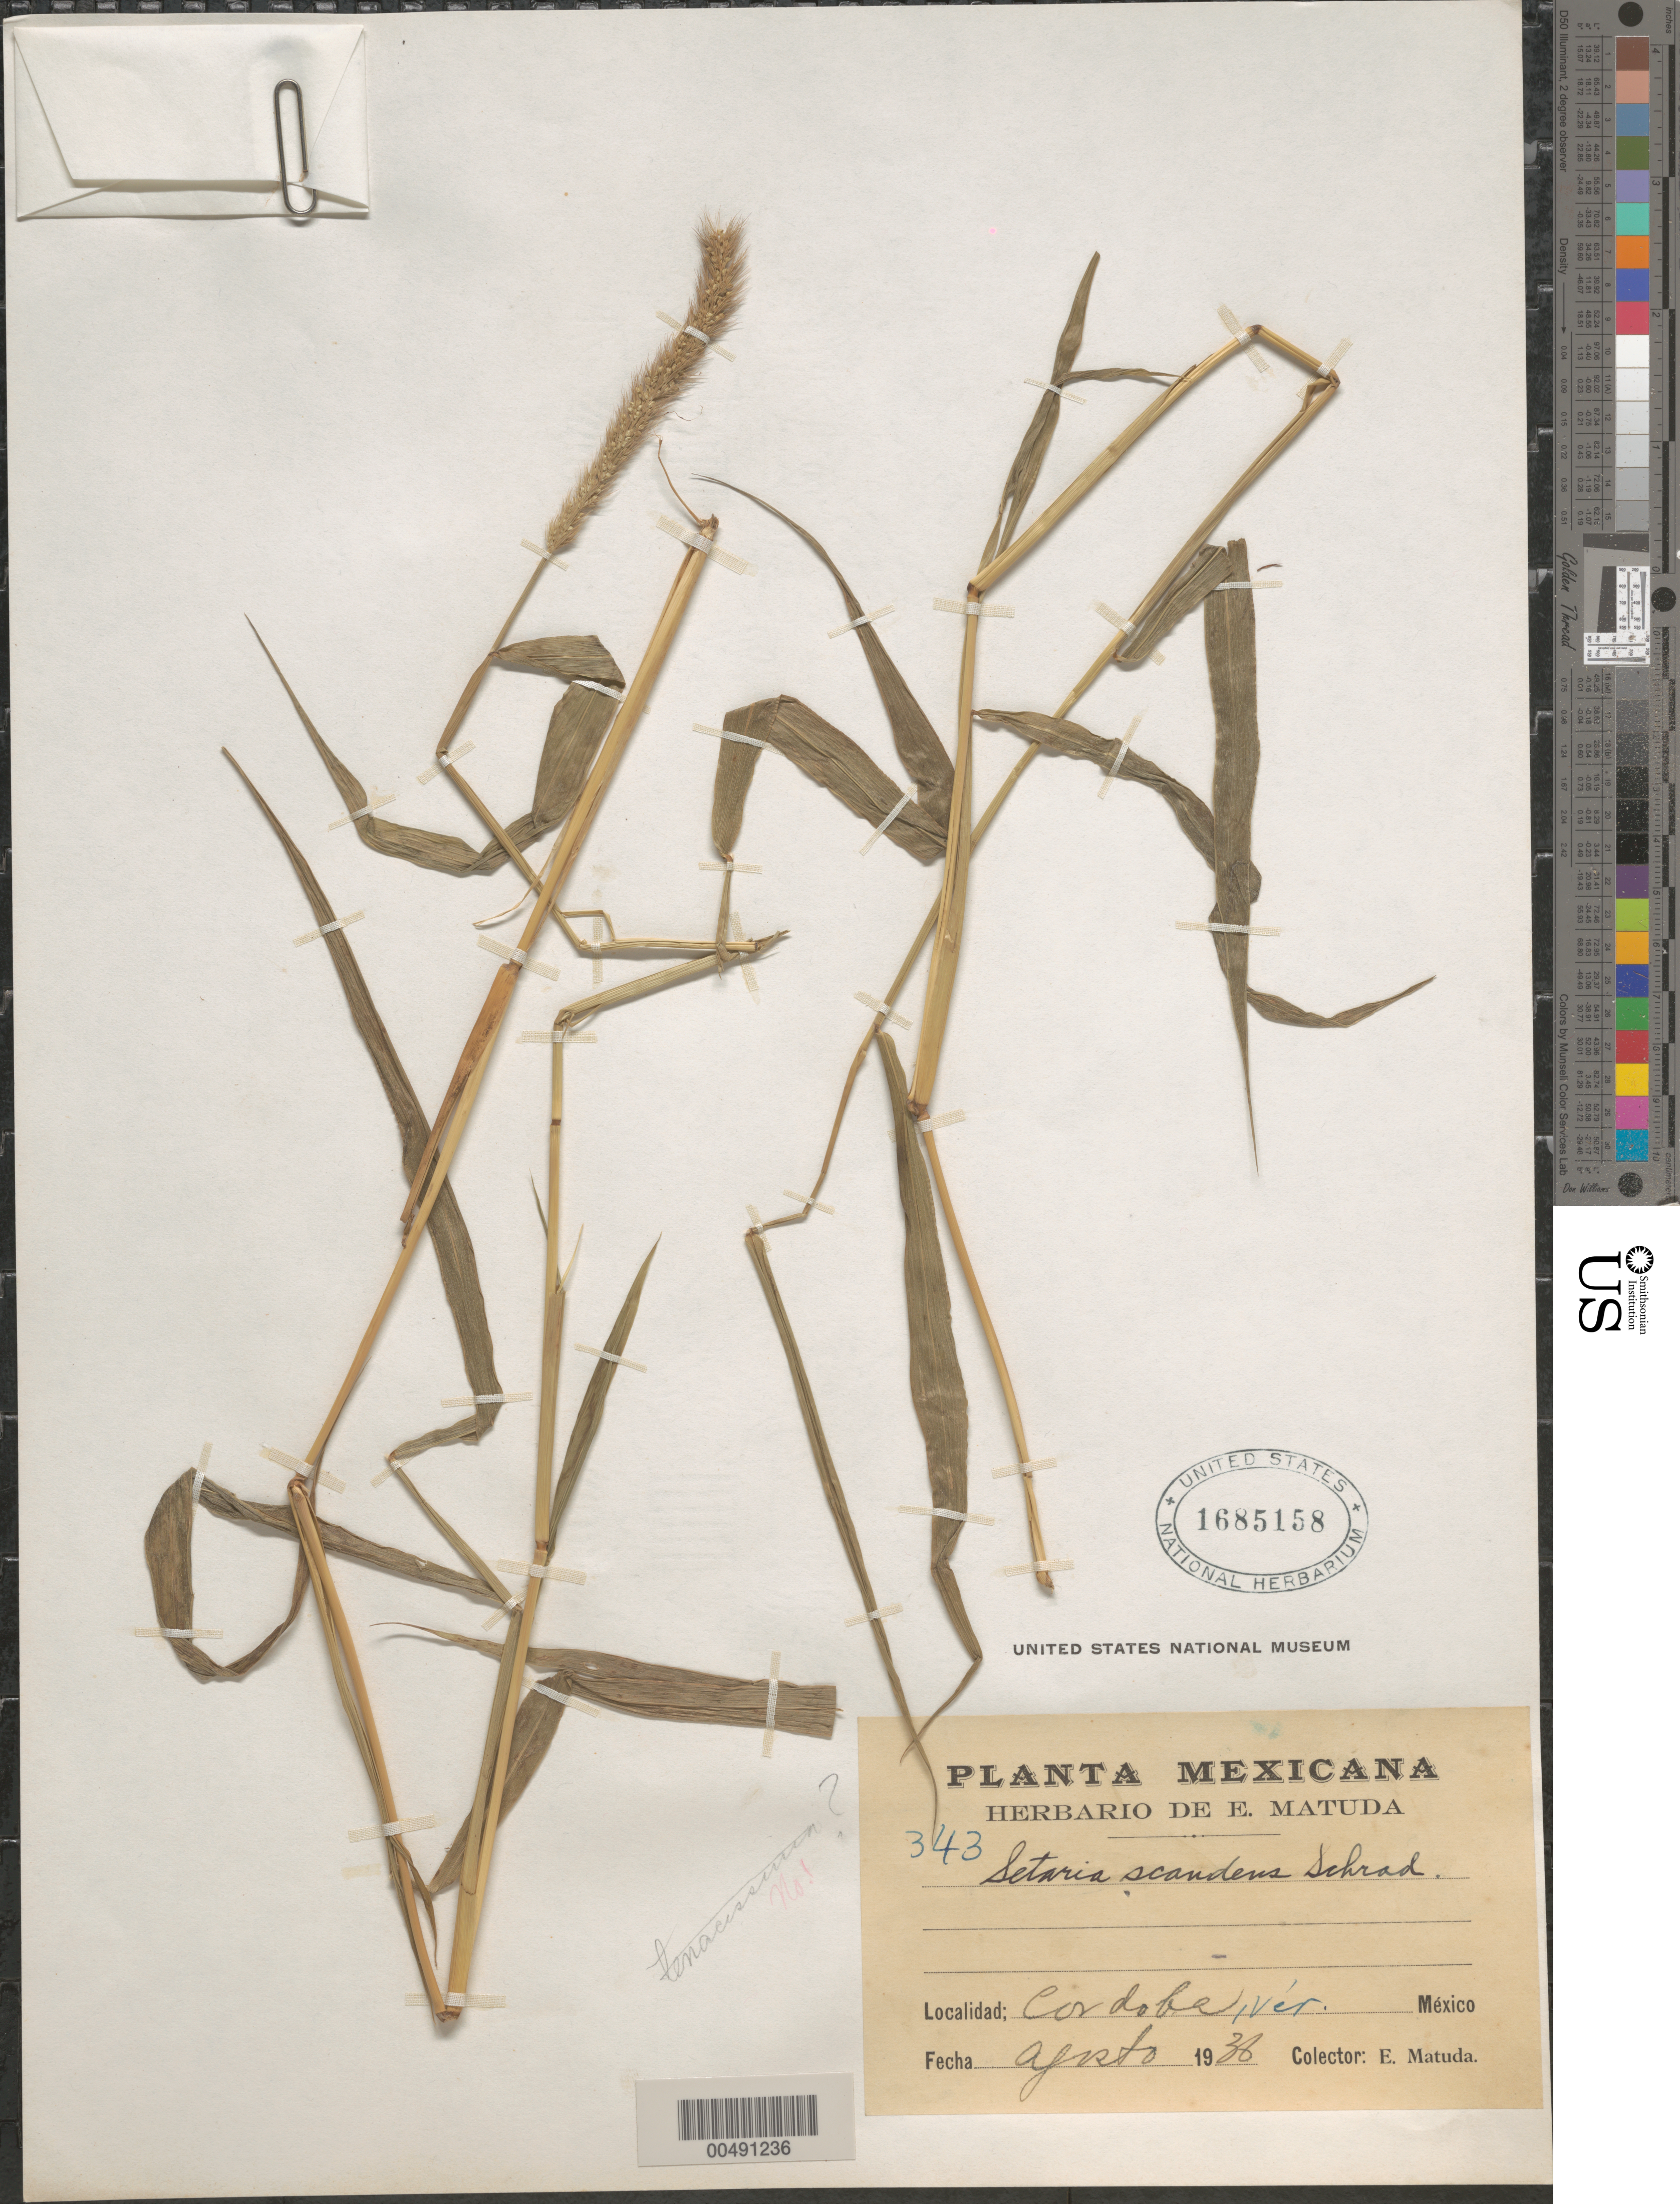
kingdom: Plantae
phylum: Tracheophyta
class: Liliopsida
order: Poales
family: Poaceae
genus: Setaria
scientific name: Setaria scandens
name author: Schrad. ex Schult.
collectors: E. Matuda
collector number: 343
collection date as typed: Aug 1936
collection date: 1936-08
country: Mexico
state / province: Veracruz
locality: Córdoba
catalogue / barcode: US 1685158